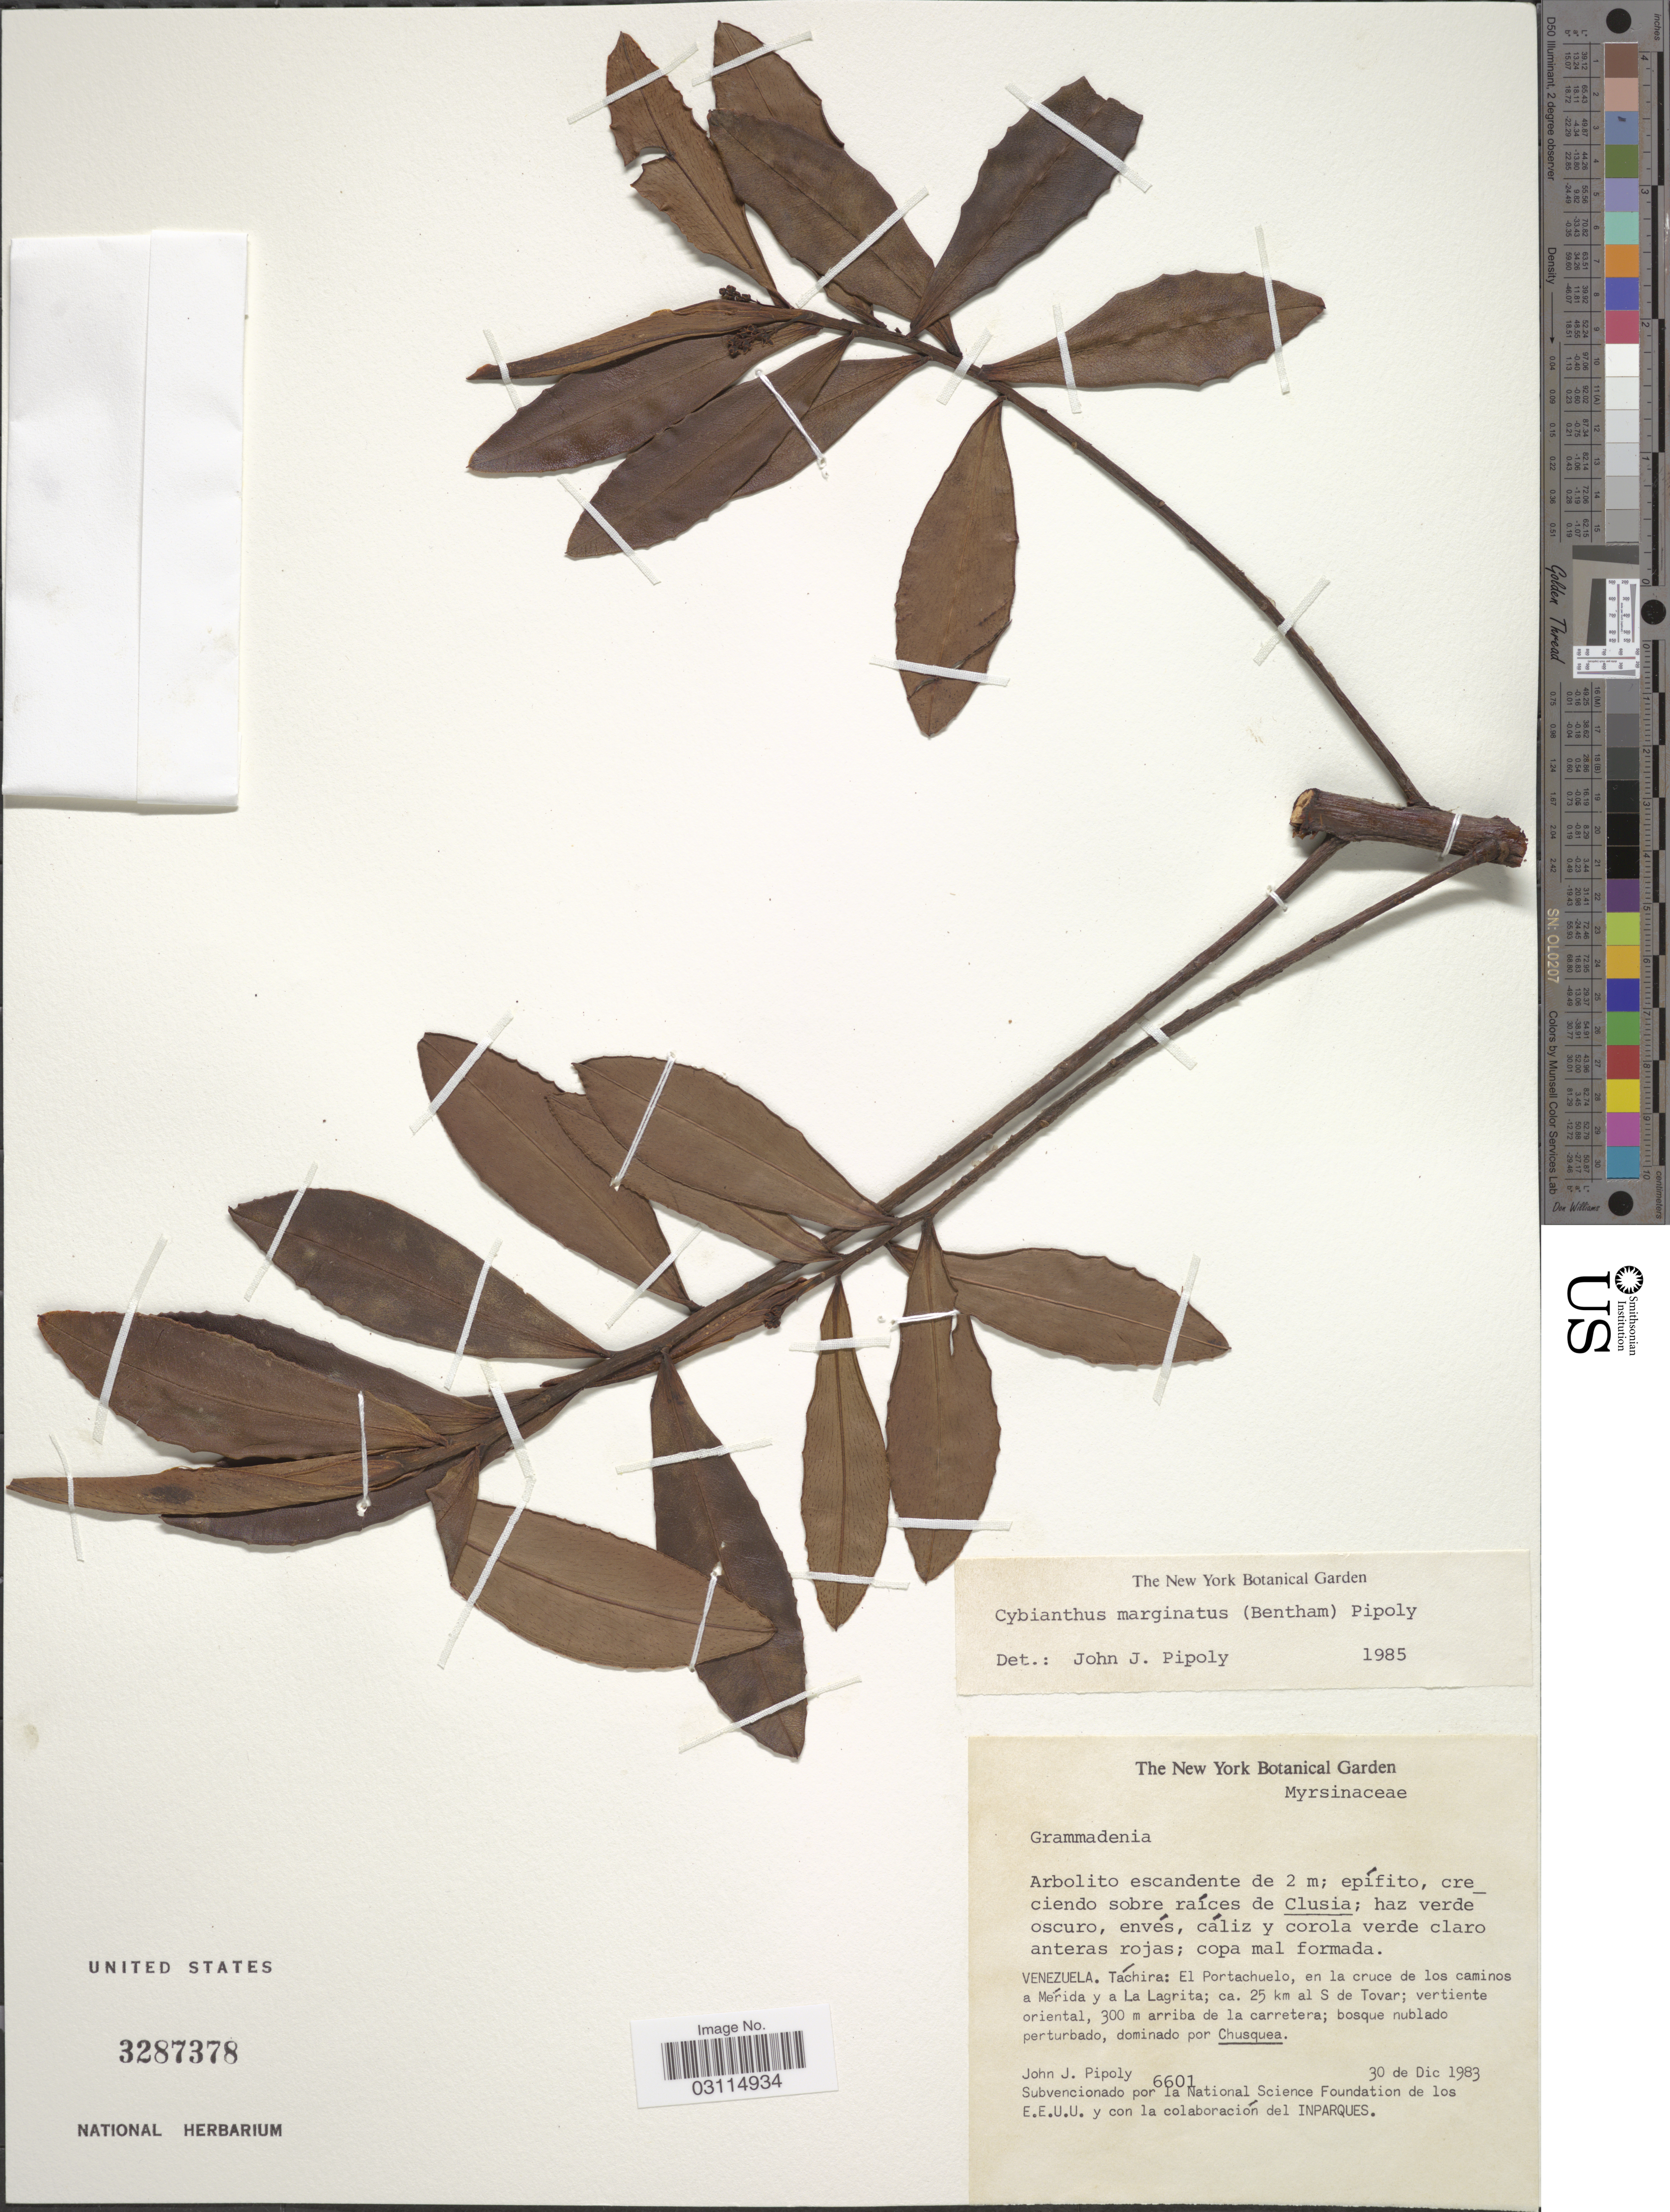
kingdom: Plantae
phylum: Tracheophyta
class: Magnoliopsida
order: Ericales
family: Primulaceae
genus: Cybianthus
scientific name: Cybianthus marginatus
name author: (Benth.) Pipoly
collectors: J. J. Pipoly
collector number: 6601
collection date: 1983-12-30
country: Venezuela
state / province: Tachira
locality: El Portachuelo, en la cruce de los caminos a Mérida y a La Lagrita; ca. 25 km al S de Tovar; vertiente oriental, 300 m arriba de la carretera.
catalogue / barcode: US 3287378